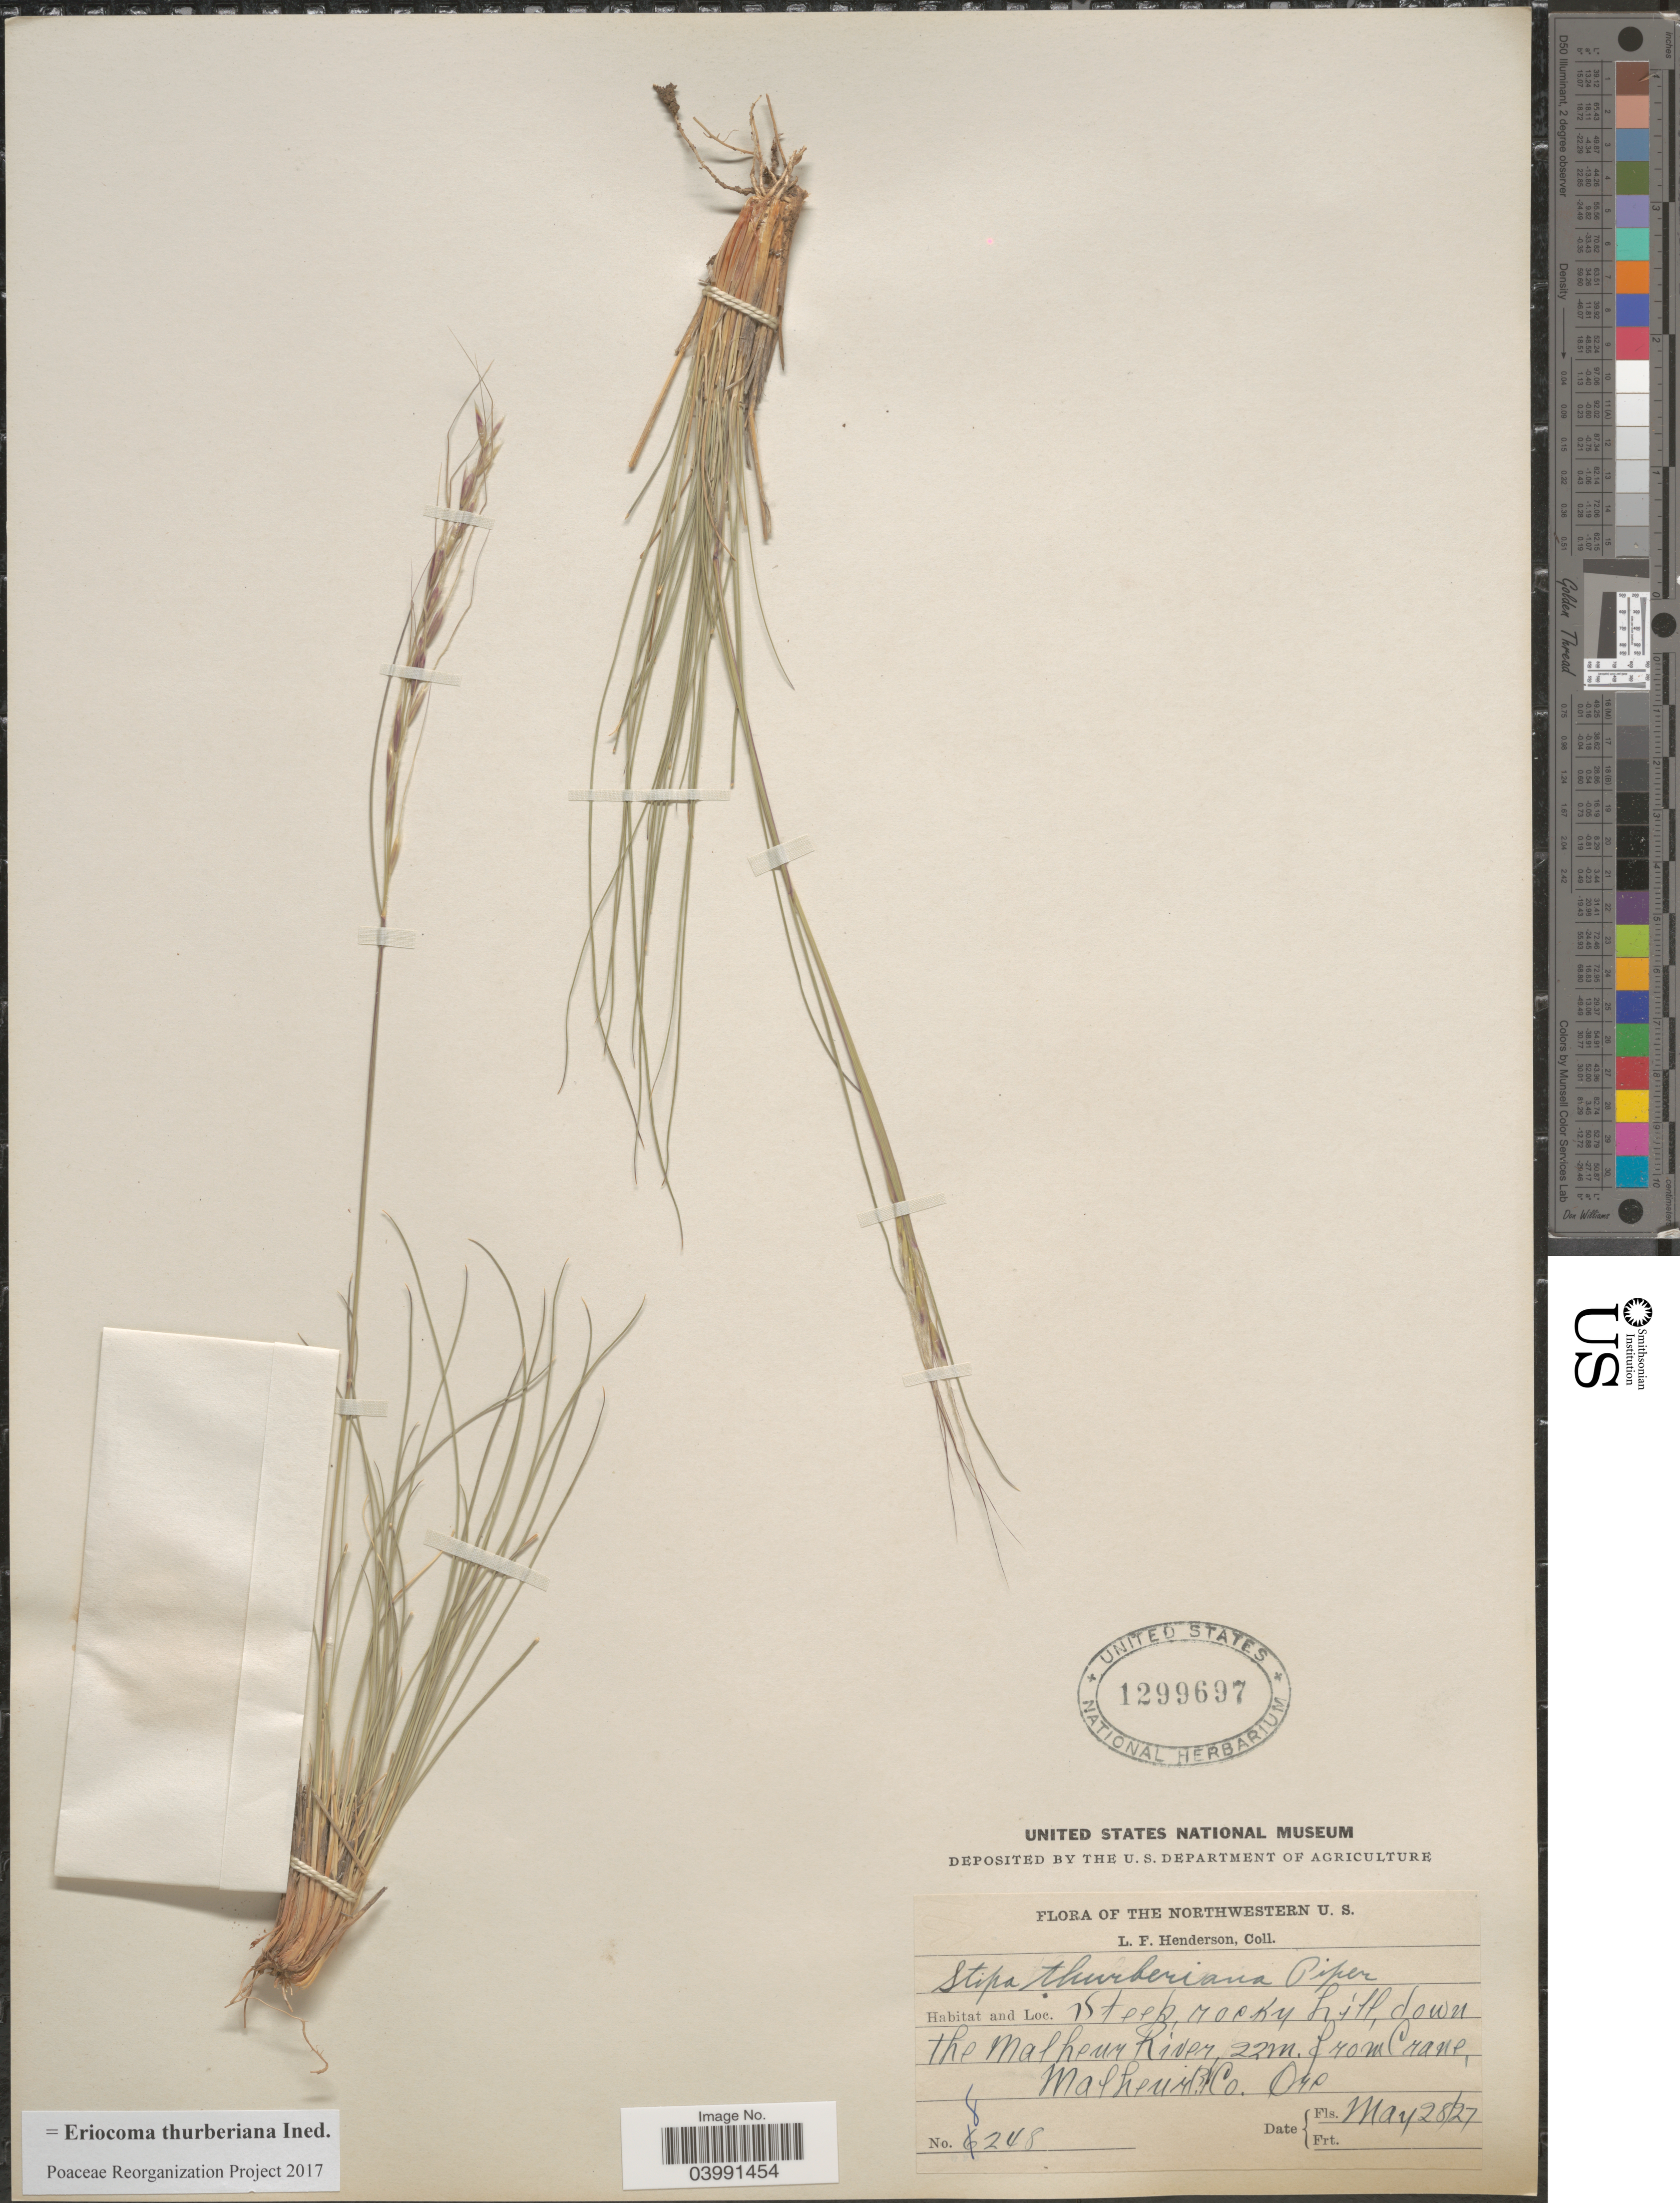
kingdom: Plantae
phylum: Tracheophyta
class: Liliopsida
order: Poales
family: Poaceae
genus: Eriocoma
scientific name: Eriocoma thurberiana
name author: (Piper) Romasch.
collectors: L. Henderson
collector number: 8248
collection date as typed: Transcribed d/m/y: 28/5/27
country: United States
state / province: Oregon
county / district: Malheur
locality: Down the Malheur River, 22 m from Crane, Malheur Co.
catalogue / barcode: US 1299697